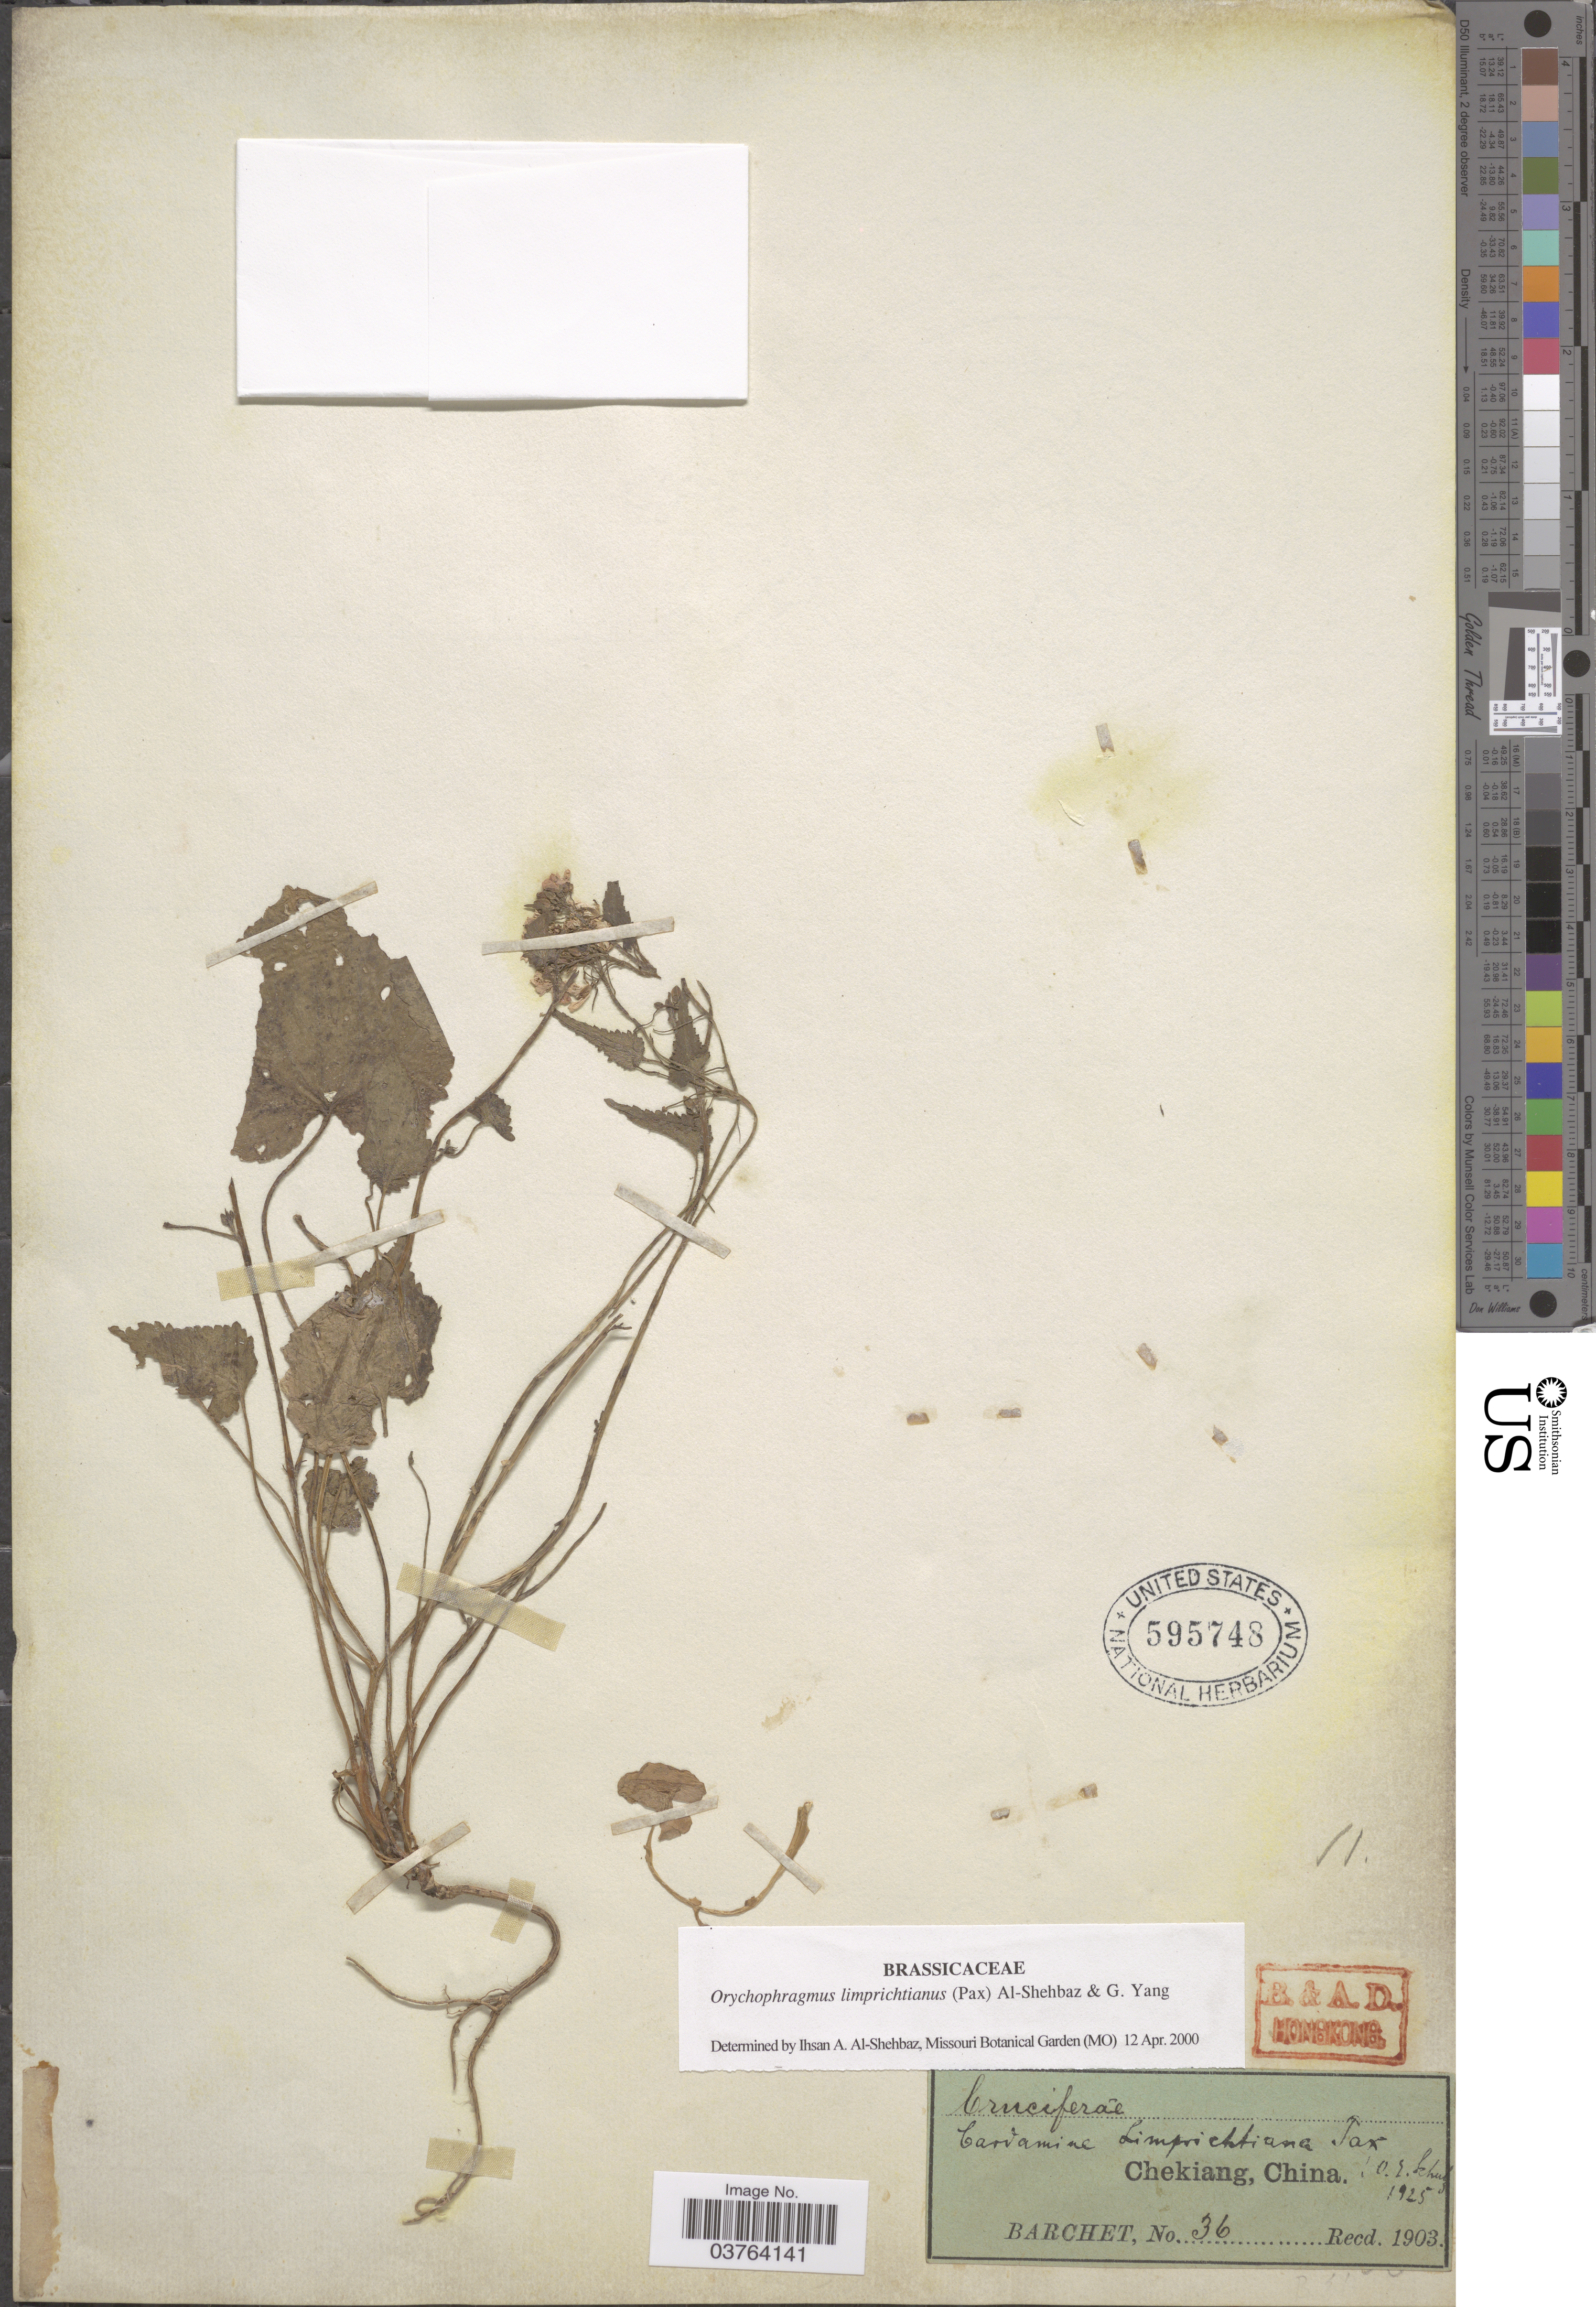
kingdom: Plantae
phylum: Tracheophyta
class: Magnoliopsida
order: Brassicales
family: Brassicaceae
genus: Orychophragmus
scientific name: Orychophragmus limprichtianus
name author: (Pax) Al-Shehbaz & G. Yang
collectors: Barchet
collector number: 36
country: China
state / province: Zhejiang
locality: Chekiang.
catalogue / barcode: US 595748